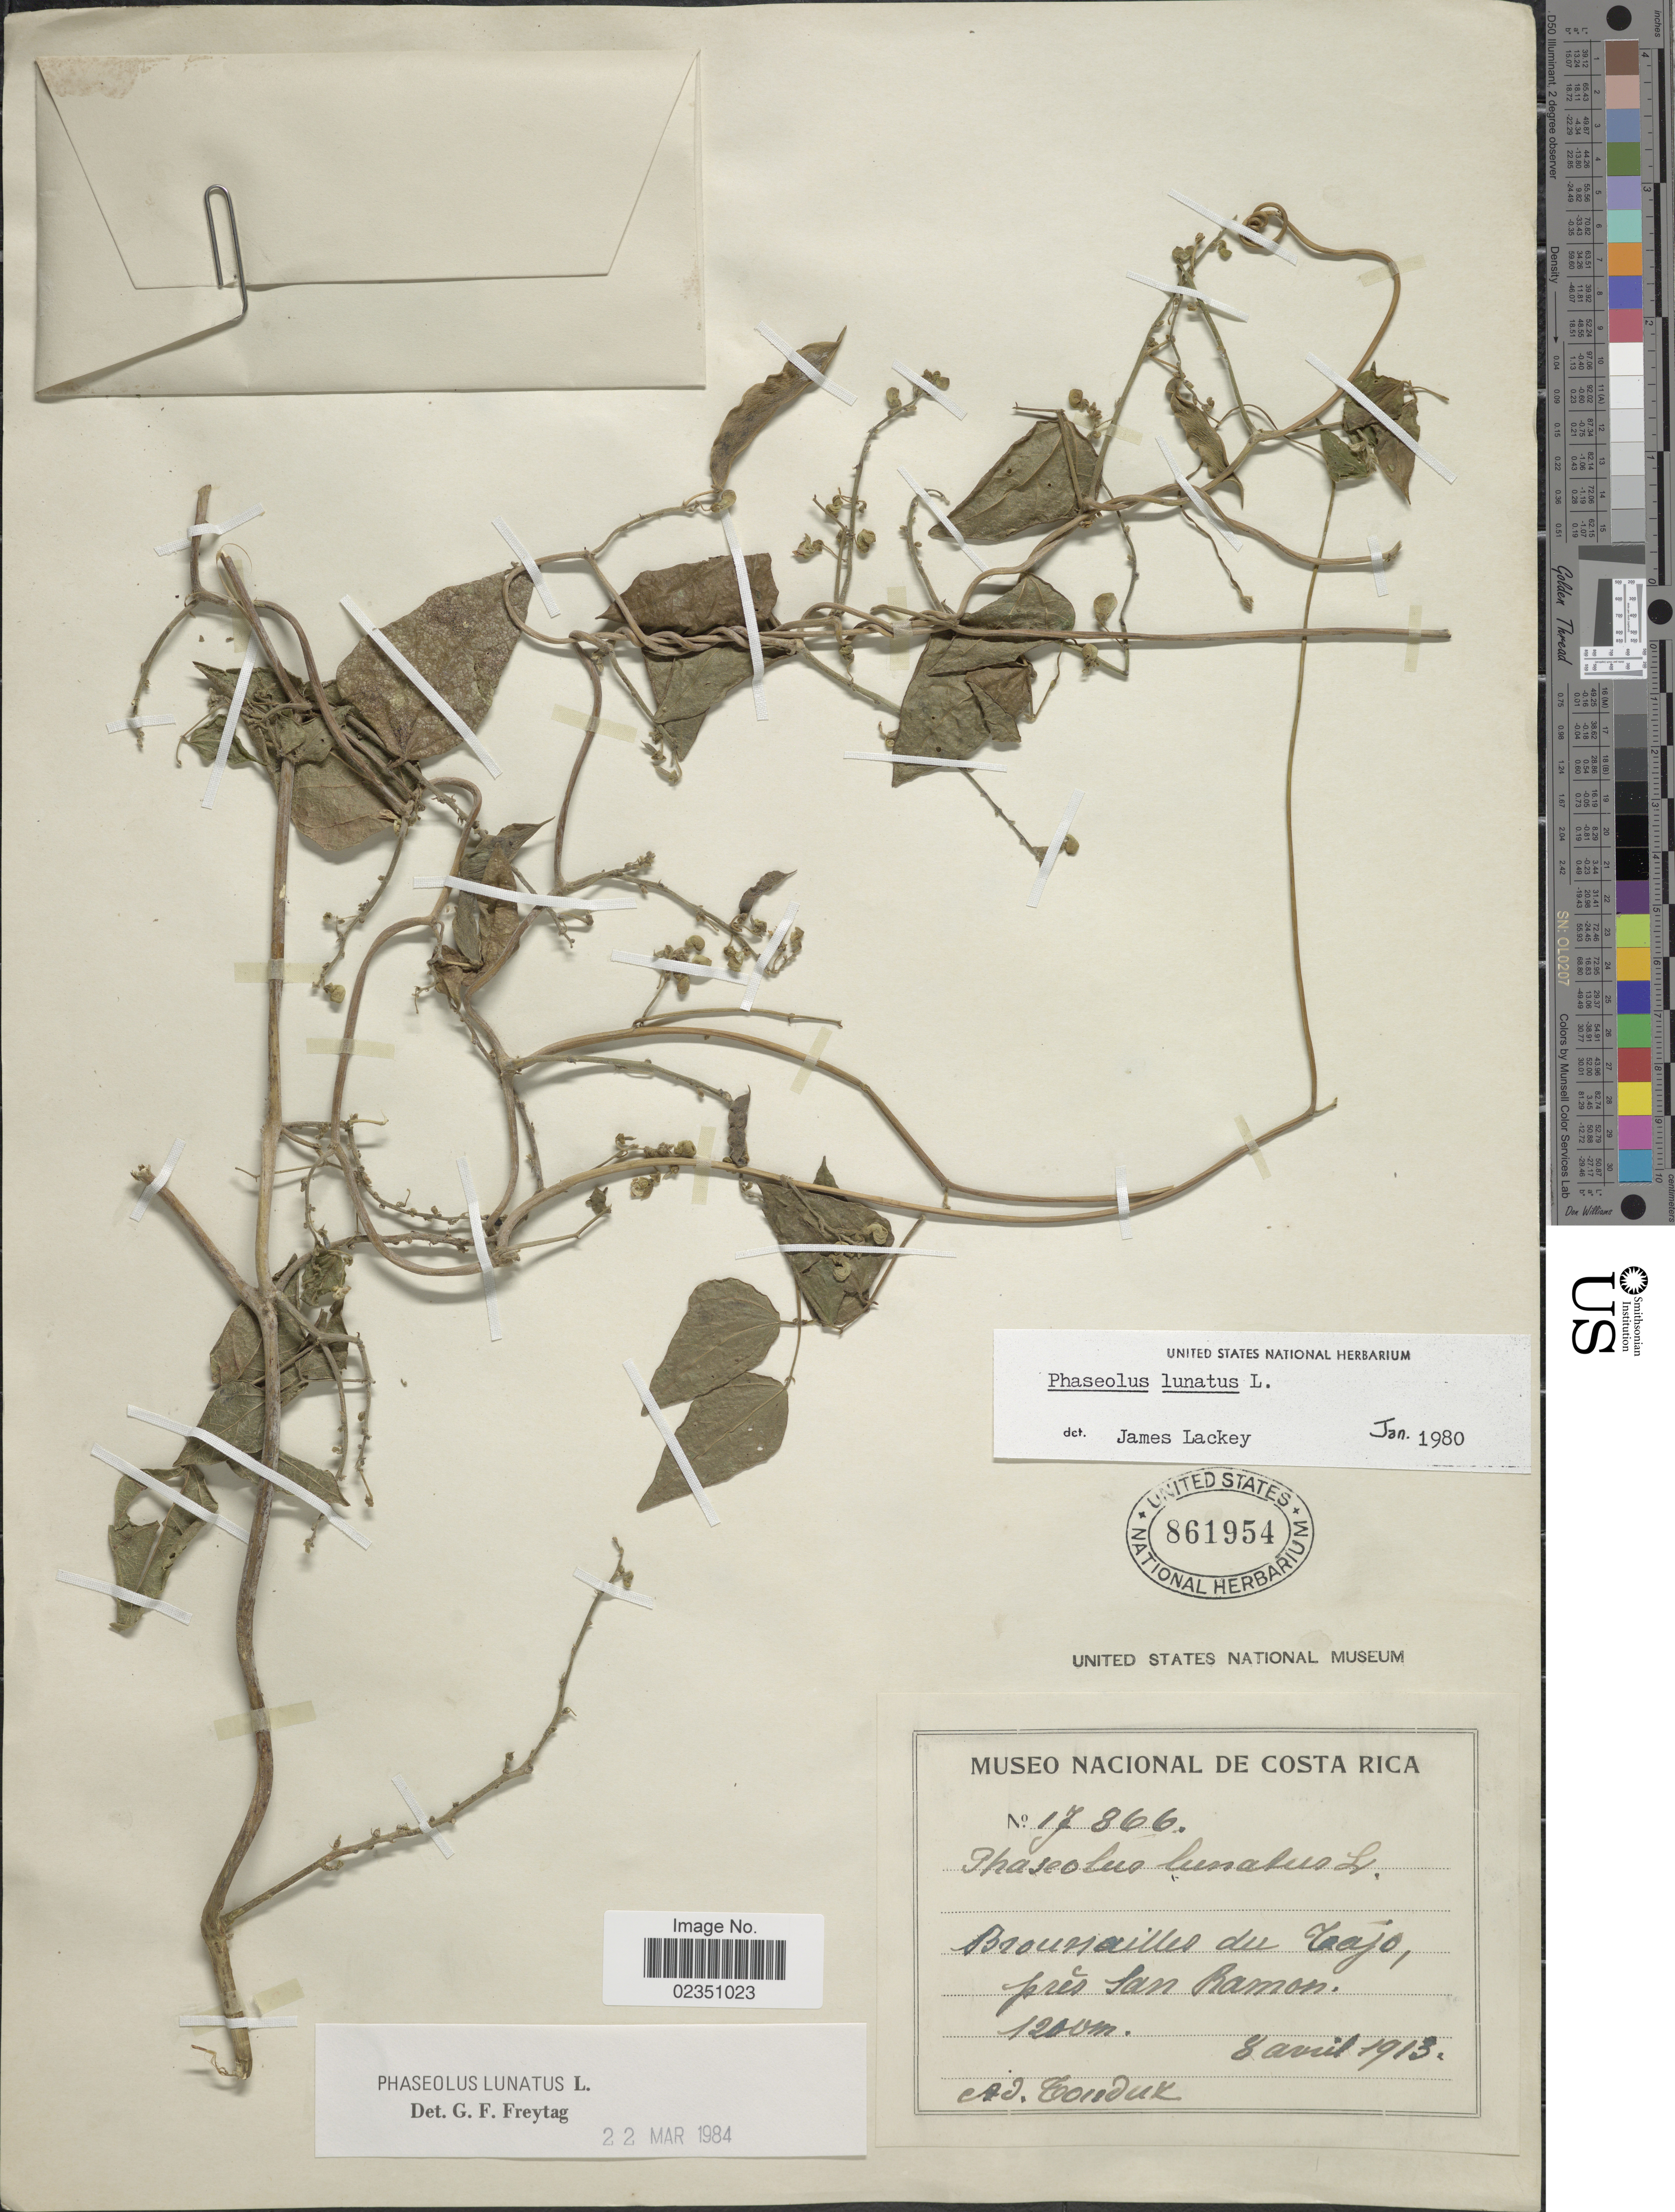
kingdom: Plantae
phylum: Tracheophyta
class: Magnoliopsida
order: Fabales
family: Fabaceae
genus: Phaseolus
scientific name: Phaseolus lunatus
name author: L.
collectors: A. Tonduz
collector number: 17866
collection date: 1913-04-08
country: Costa Rica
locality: Broussailles du Tajo, pres San Ramon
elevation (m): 1200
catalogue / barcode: US 861954